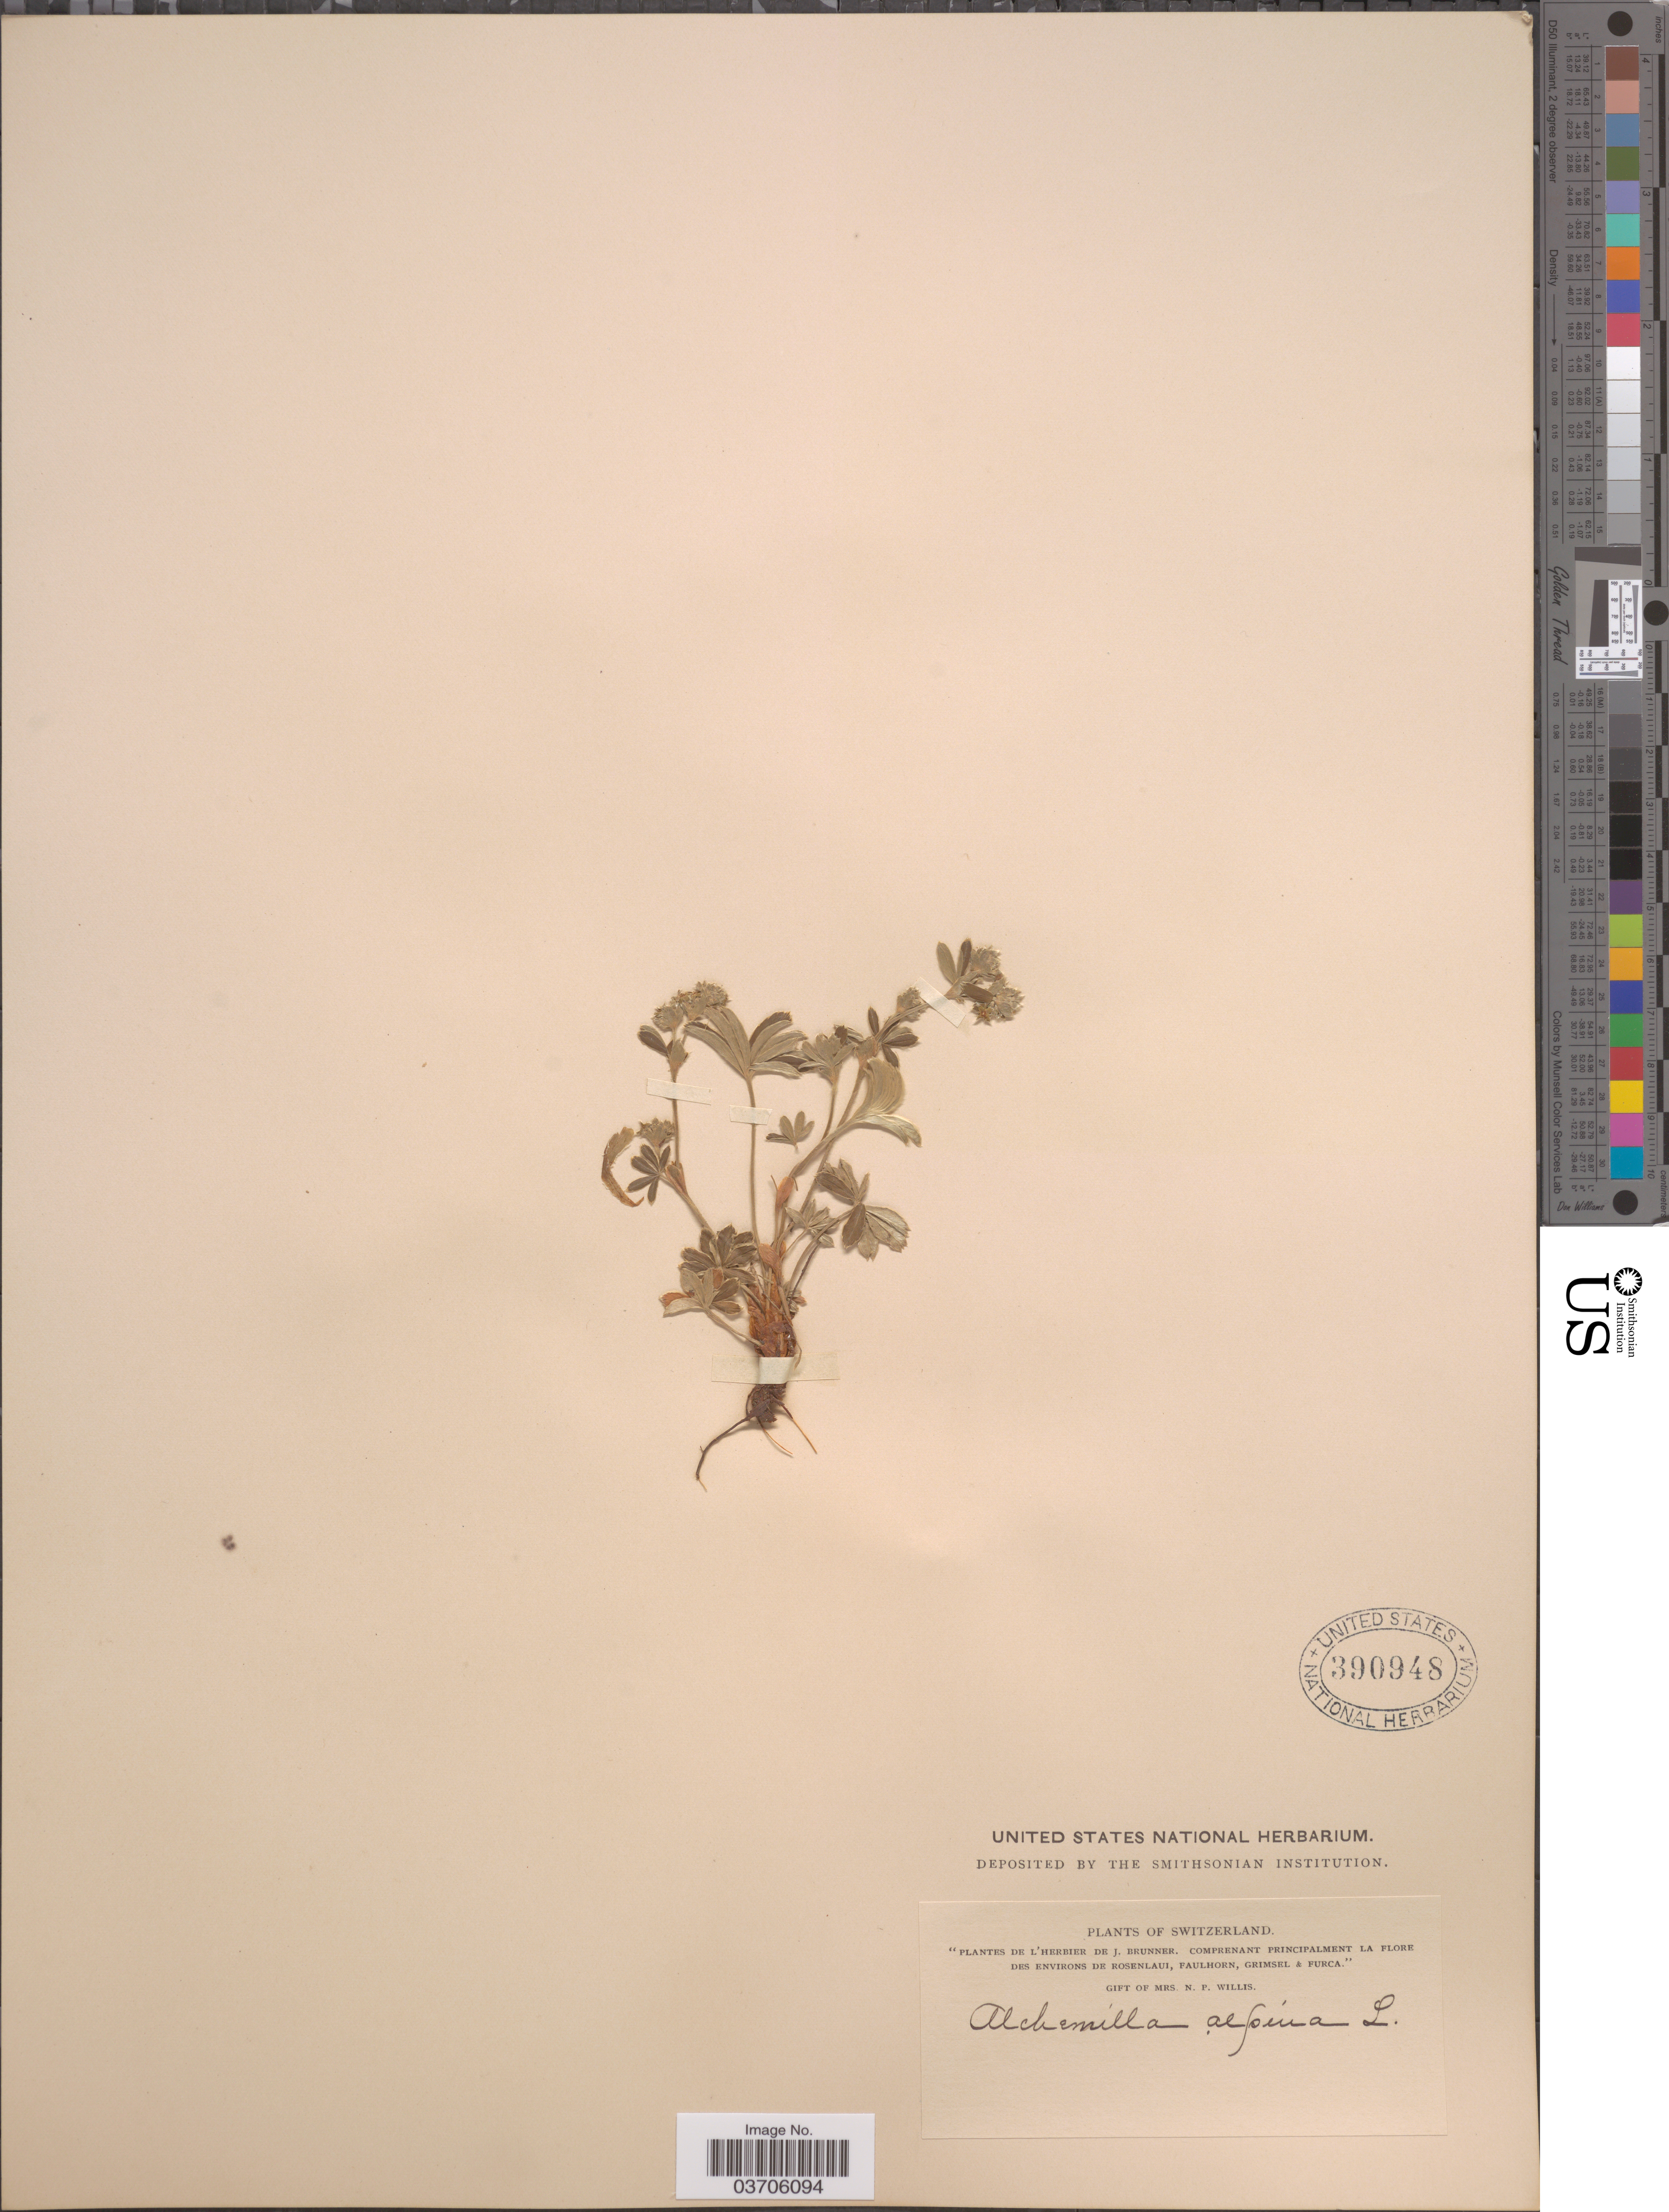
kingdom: Plantae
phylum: Tracheophyta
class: Magnoliopsida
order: Rosales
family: Rosaceae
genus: Alchemilla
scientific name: Alchemilla alpina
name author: L.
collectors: ex herb. United States National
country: Switzerland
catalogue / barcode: US 390948